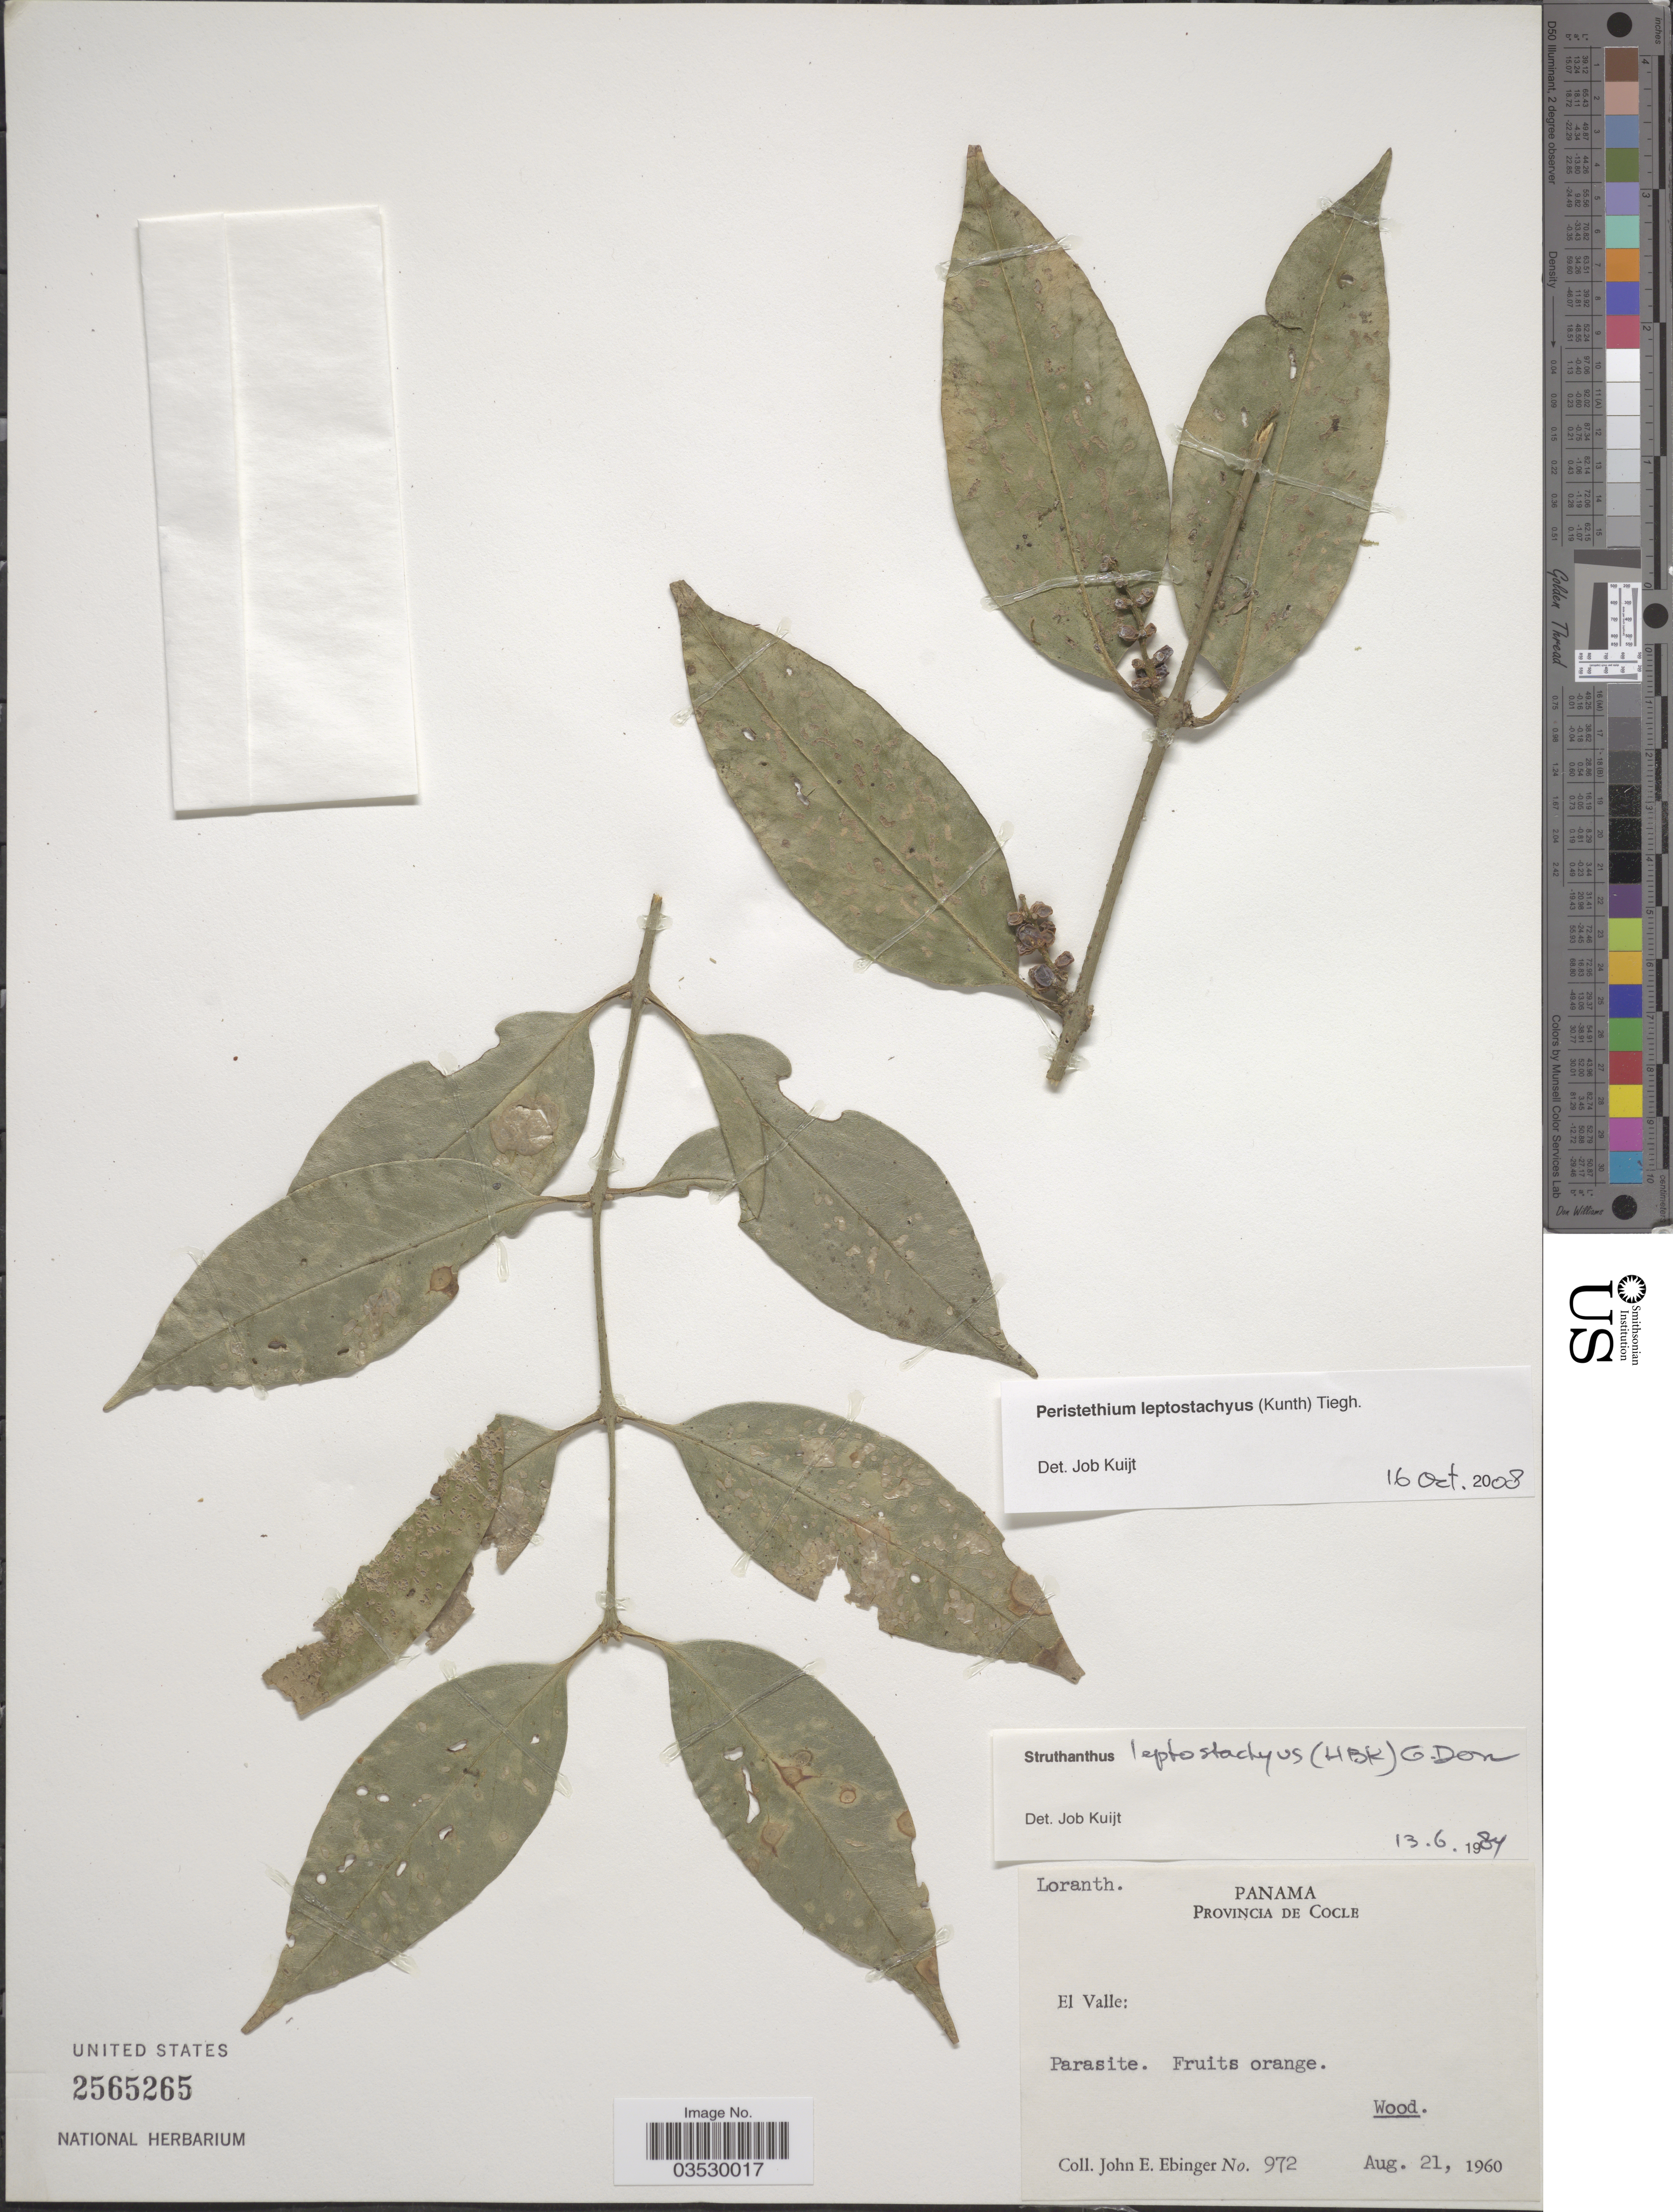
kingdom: Plantae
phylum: Tracheophyta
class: Magnoliopsida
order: Santalales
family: Loranthaceae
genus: Struthanthus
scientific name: Struthanthus leptostachyus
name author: Kunth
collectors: J. Ebinger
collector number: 972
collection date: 1960-08-21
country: Panama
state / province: Coclé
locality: El Valle.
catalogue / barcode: US 2565265